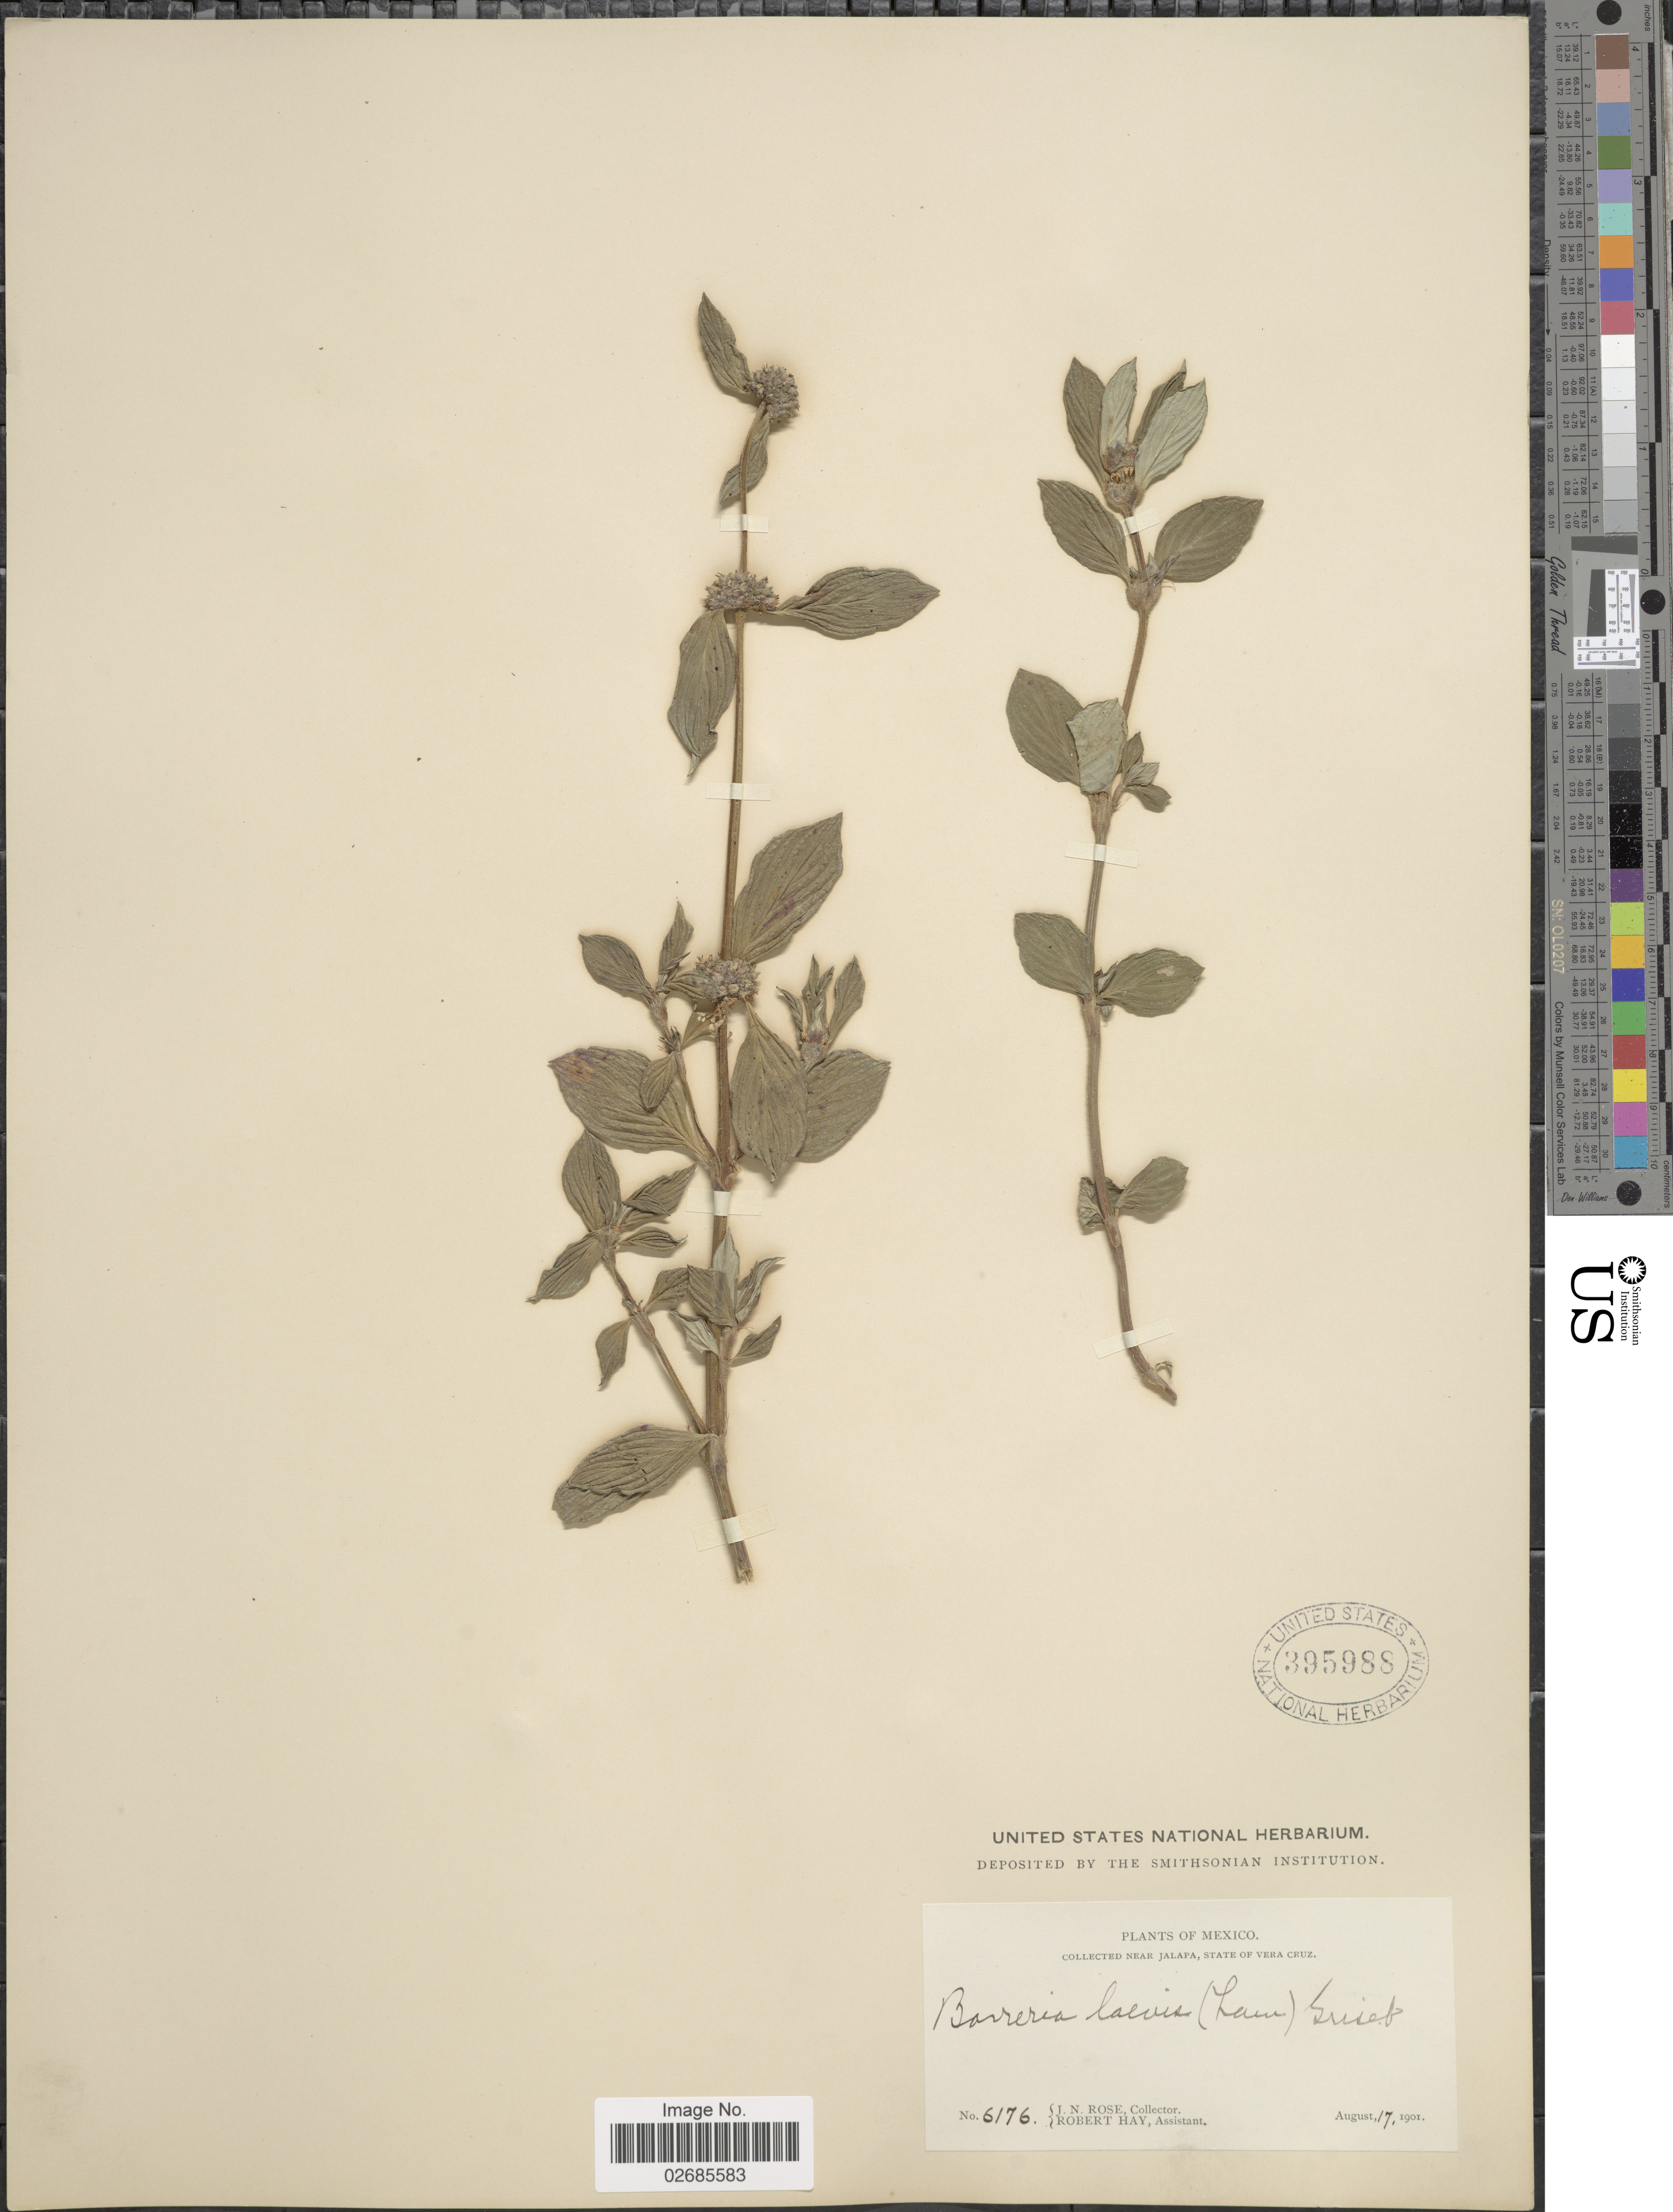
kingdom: Plantae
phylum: Tracheophyta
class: Magnoliopsida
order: Gentianales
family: Rubiaceae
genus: Borreria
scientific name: Borreria assurgens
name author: (Ruiz & Pav.) Griseb.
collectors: J. N. Rose & R. H. Hay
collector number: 6176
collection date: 1901-08-17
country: Mexico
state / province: Veracruz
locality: Near Jalapa, State of Vera Cruz.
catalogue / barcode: US 395988